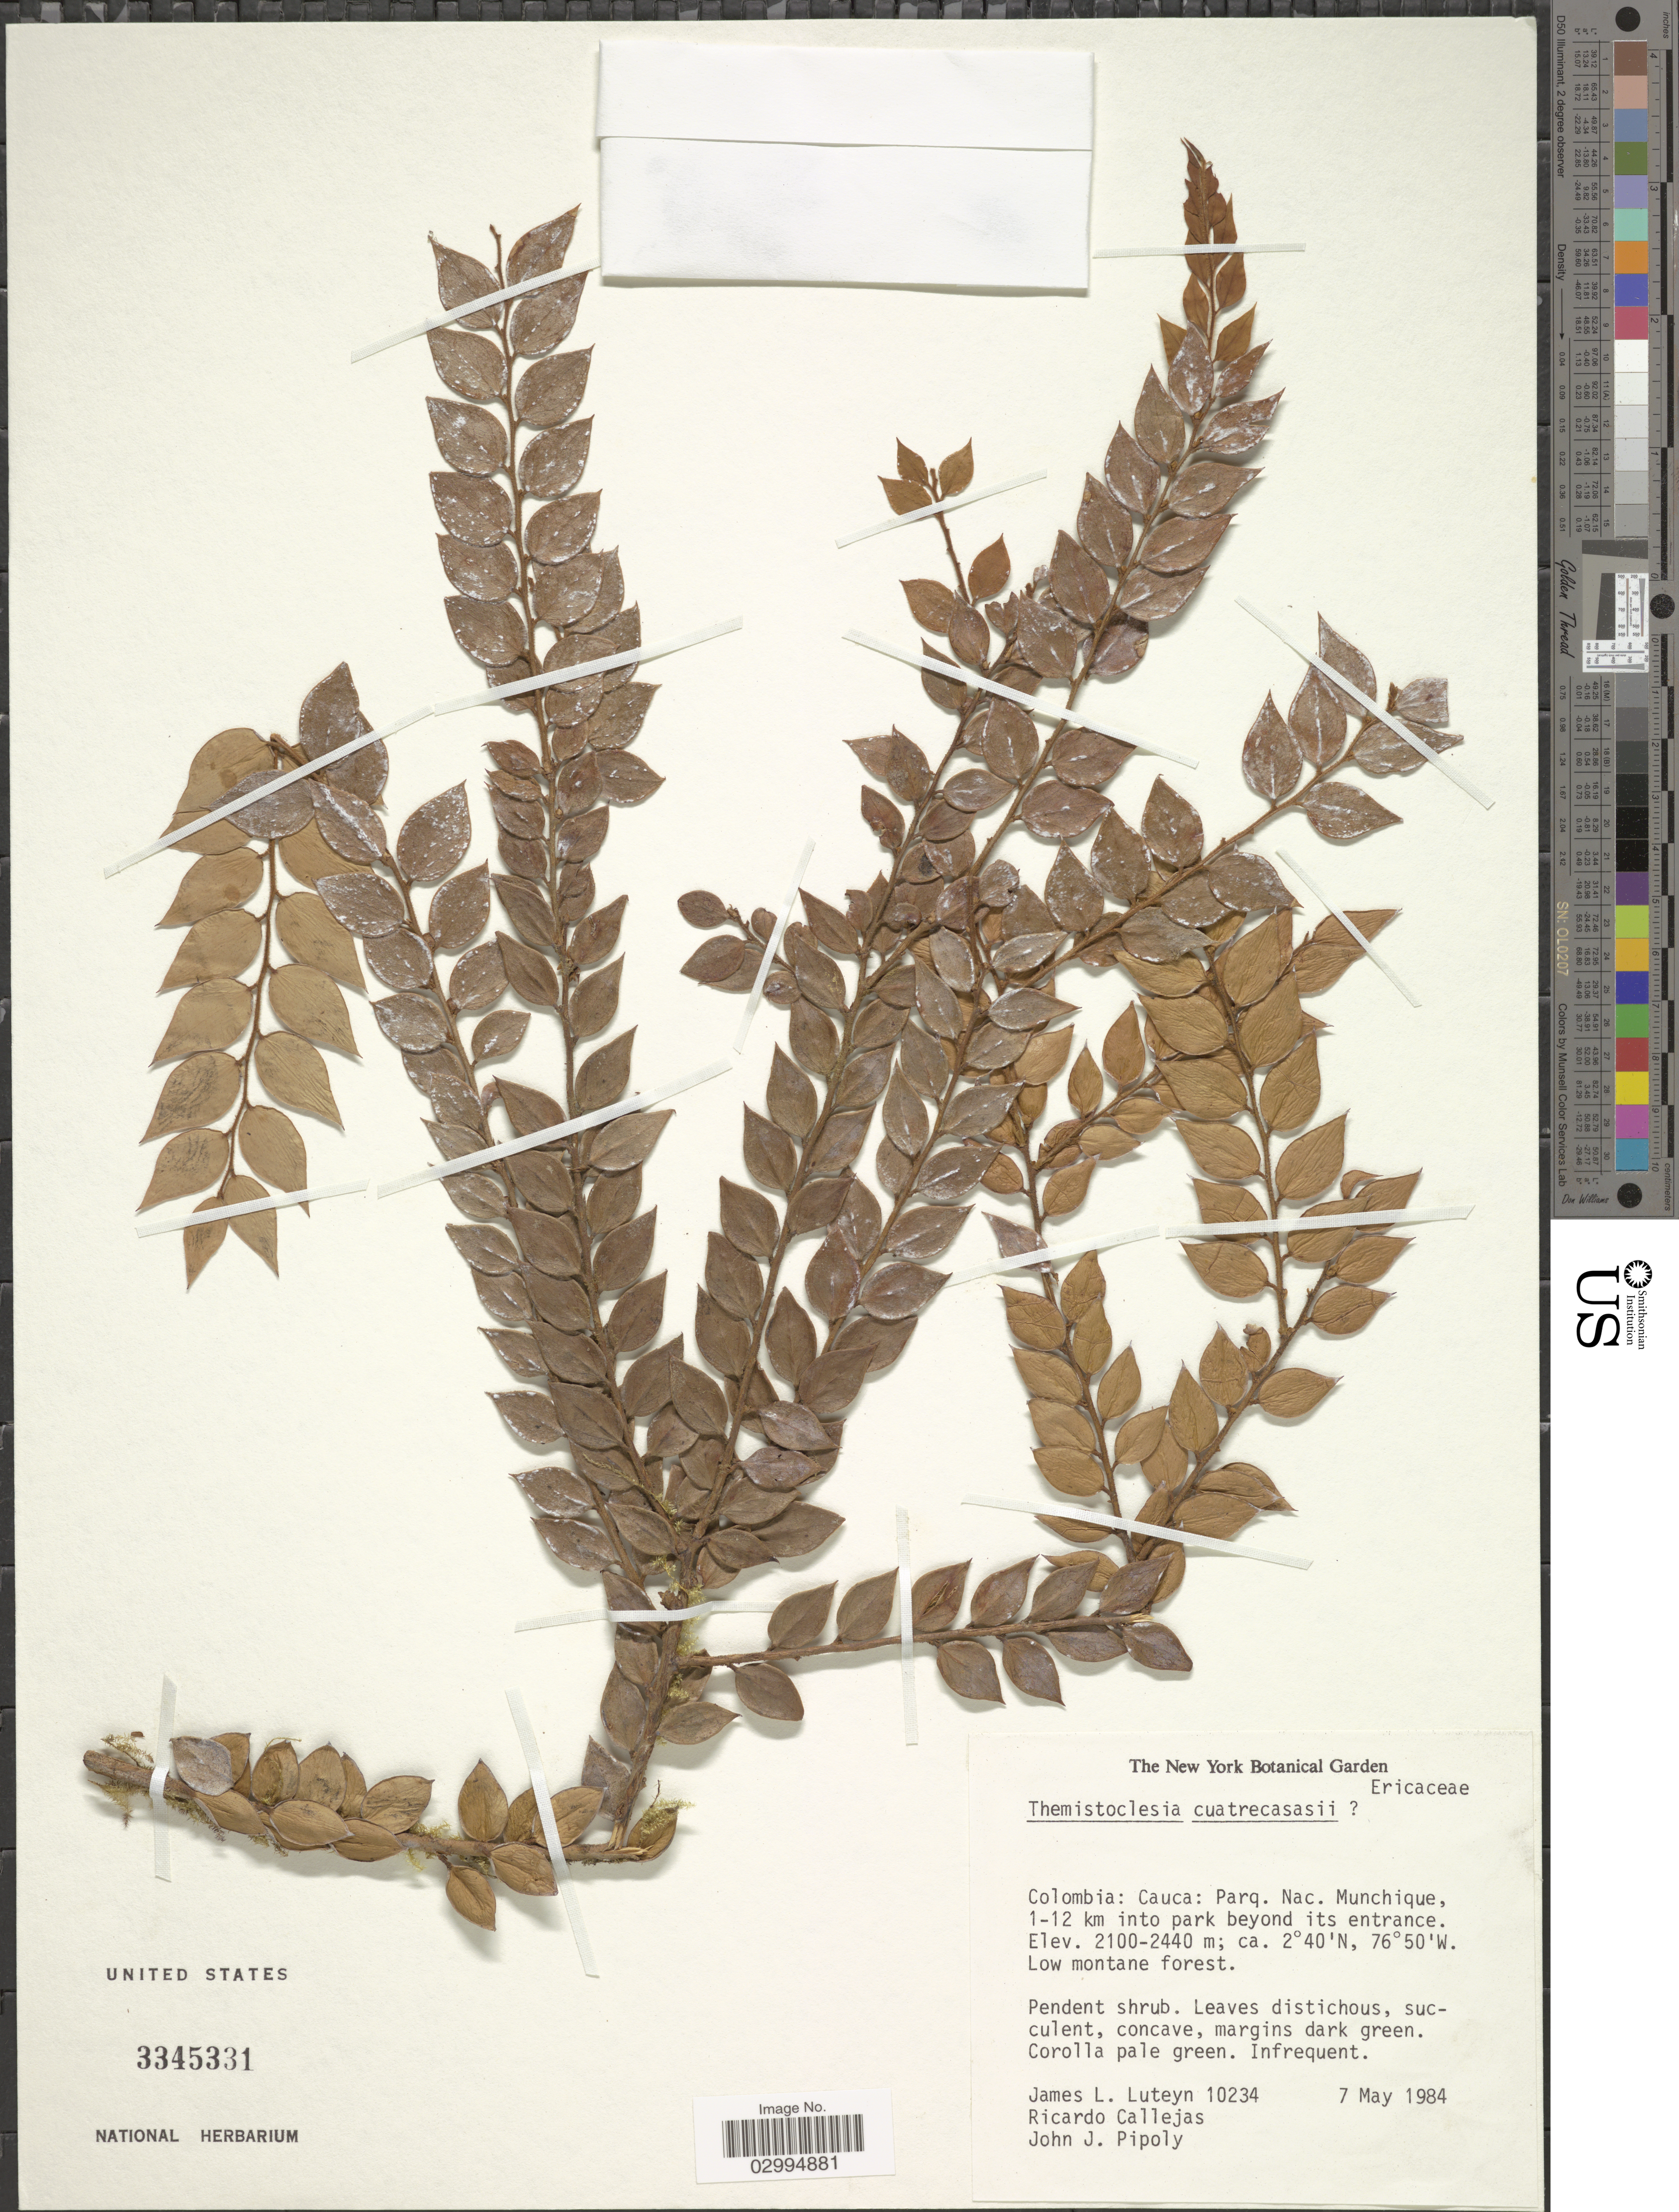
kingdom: Plantae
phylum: Tracheophyta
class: Magnoliopsida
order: Ericales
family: Ericaceae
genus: Themistoclesia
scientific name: Themistoclesia cuatrecasasii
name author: A.C. Sm.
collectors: J. Luteyn, R. Callejas & J. J. Pipoly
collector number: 10234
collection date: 1984-05-07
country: Colombia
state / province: Cauca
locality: Parq. Nac. Munchique. 1-12 km into park beyond its entrance.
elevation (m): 2100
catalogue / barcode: US 3345331